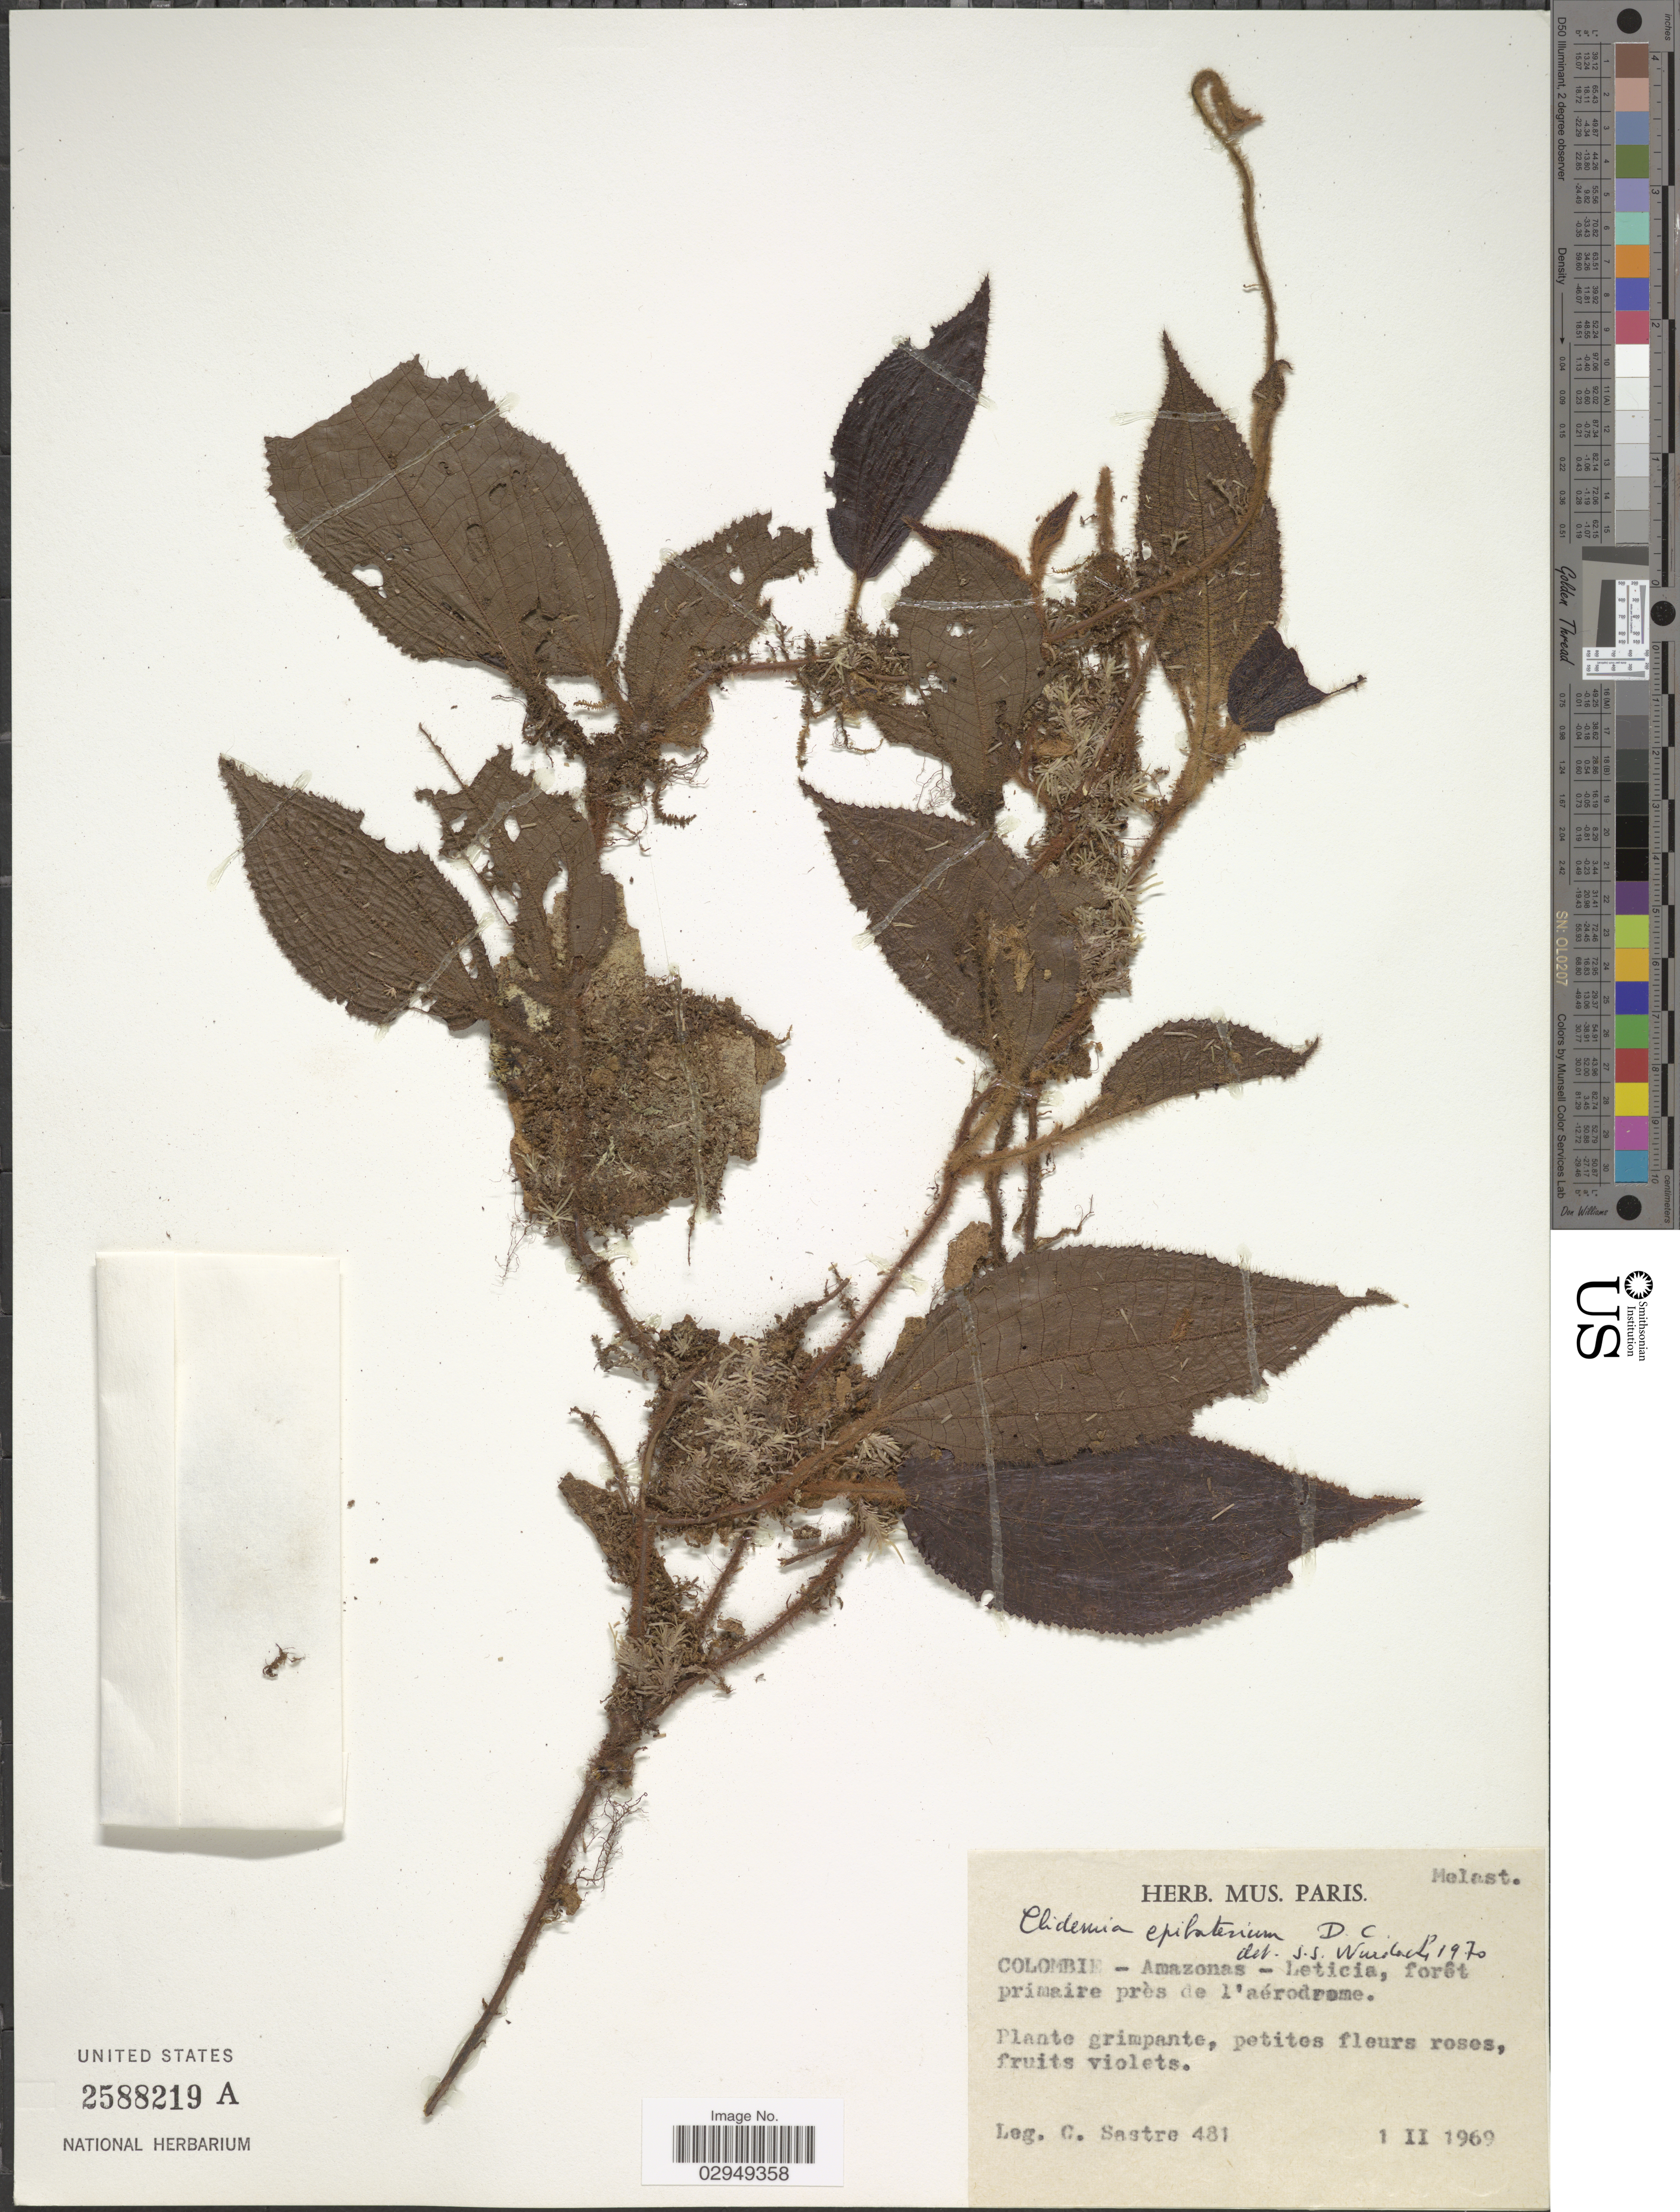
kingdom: Plantae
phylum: Tracheophyta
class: Magnoliopsida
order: Myrtales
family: Melastomataceae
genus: Clidemia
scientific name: Clidemia epibaterium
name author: DC.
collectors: C. Sastre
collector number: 481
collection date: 1969-02-01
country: Colombia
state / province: Amazônas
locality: Amazonas- Leticia, forêt primaire près de l'aérodrome.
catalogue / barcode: US 2588219A